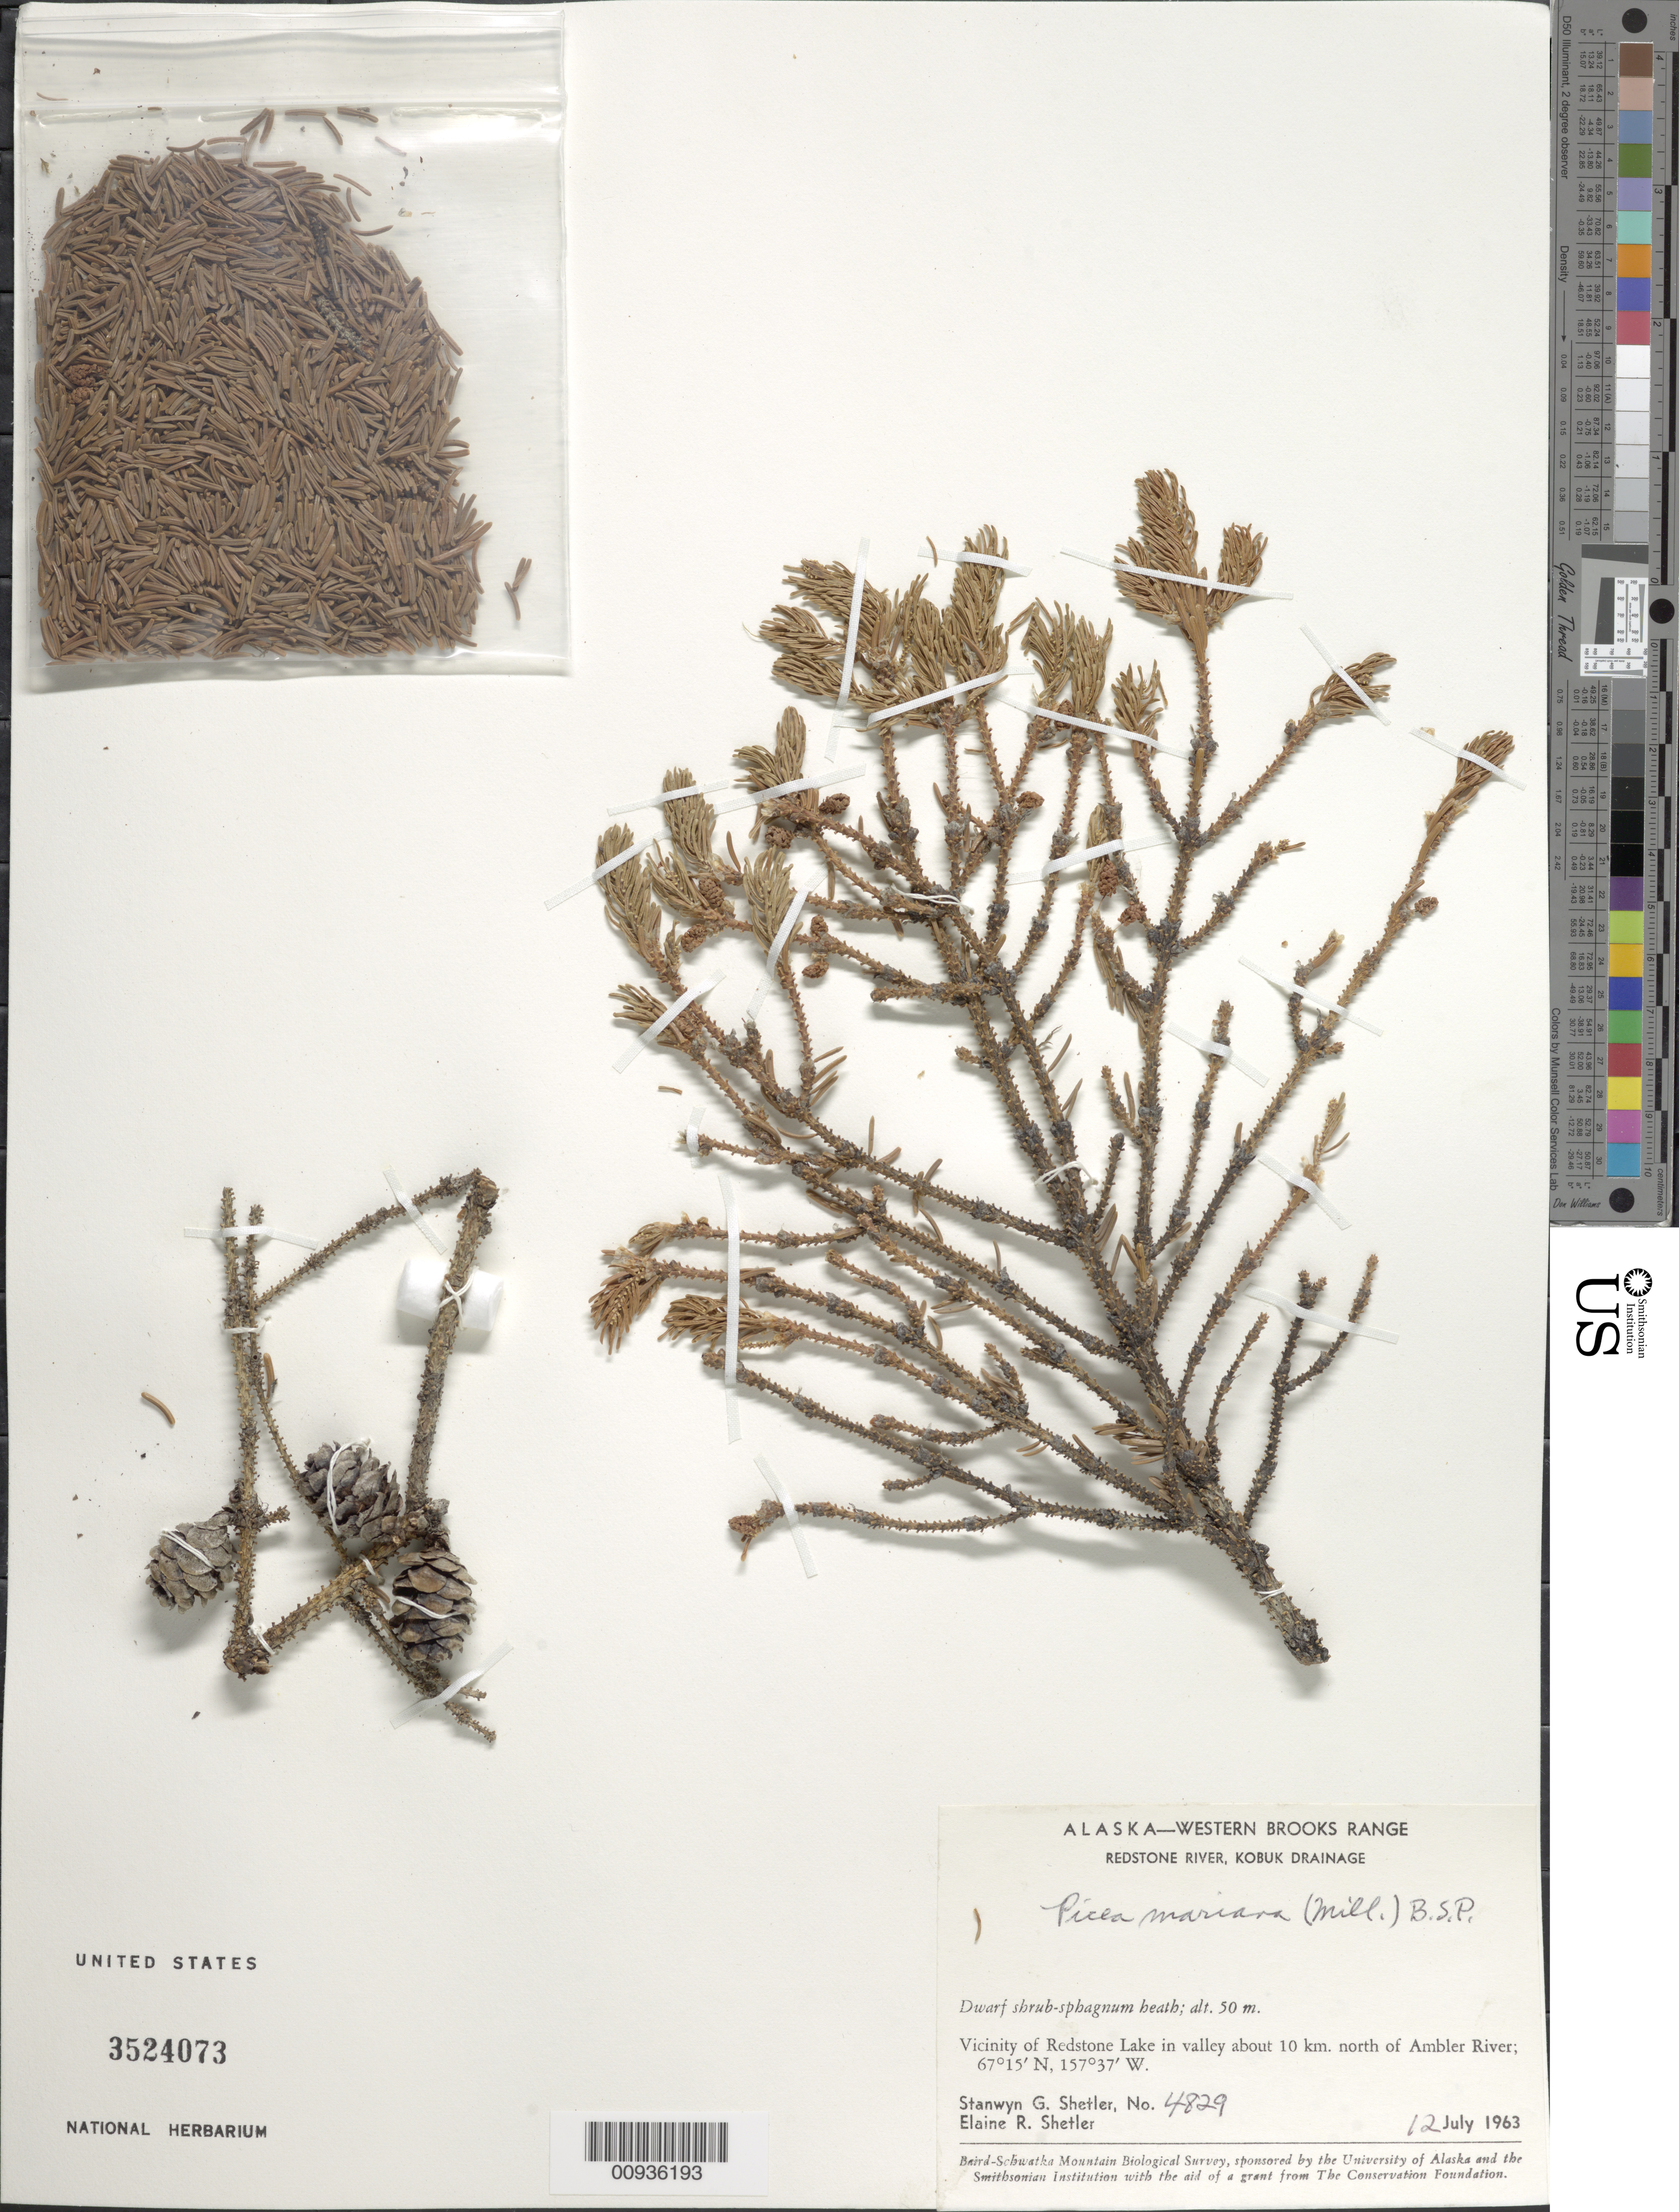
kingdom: Plantae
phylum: Tracheophyta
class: Pinopsida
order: Pinales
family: Pinaceae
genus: Picea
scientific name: Picea mariana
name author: (Mill.) Britton, Stearns & Poggenb.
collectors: S. Shetler & E. R. Shetler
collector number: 4829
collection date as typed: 12 Jul 1963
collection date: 1963-07-12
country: United States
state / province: Alaska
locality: Vicinity of Redstone Lake in valley about 10 km. north of Ambler River. Western Brooks Range, Redstone River, Kobuk Drainage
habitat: Dwarf shrub-sphagnum heath.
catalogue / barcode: US 3524073